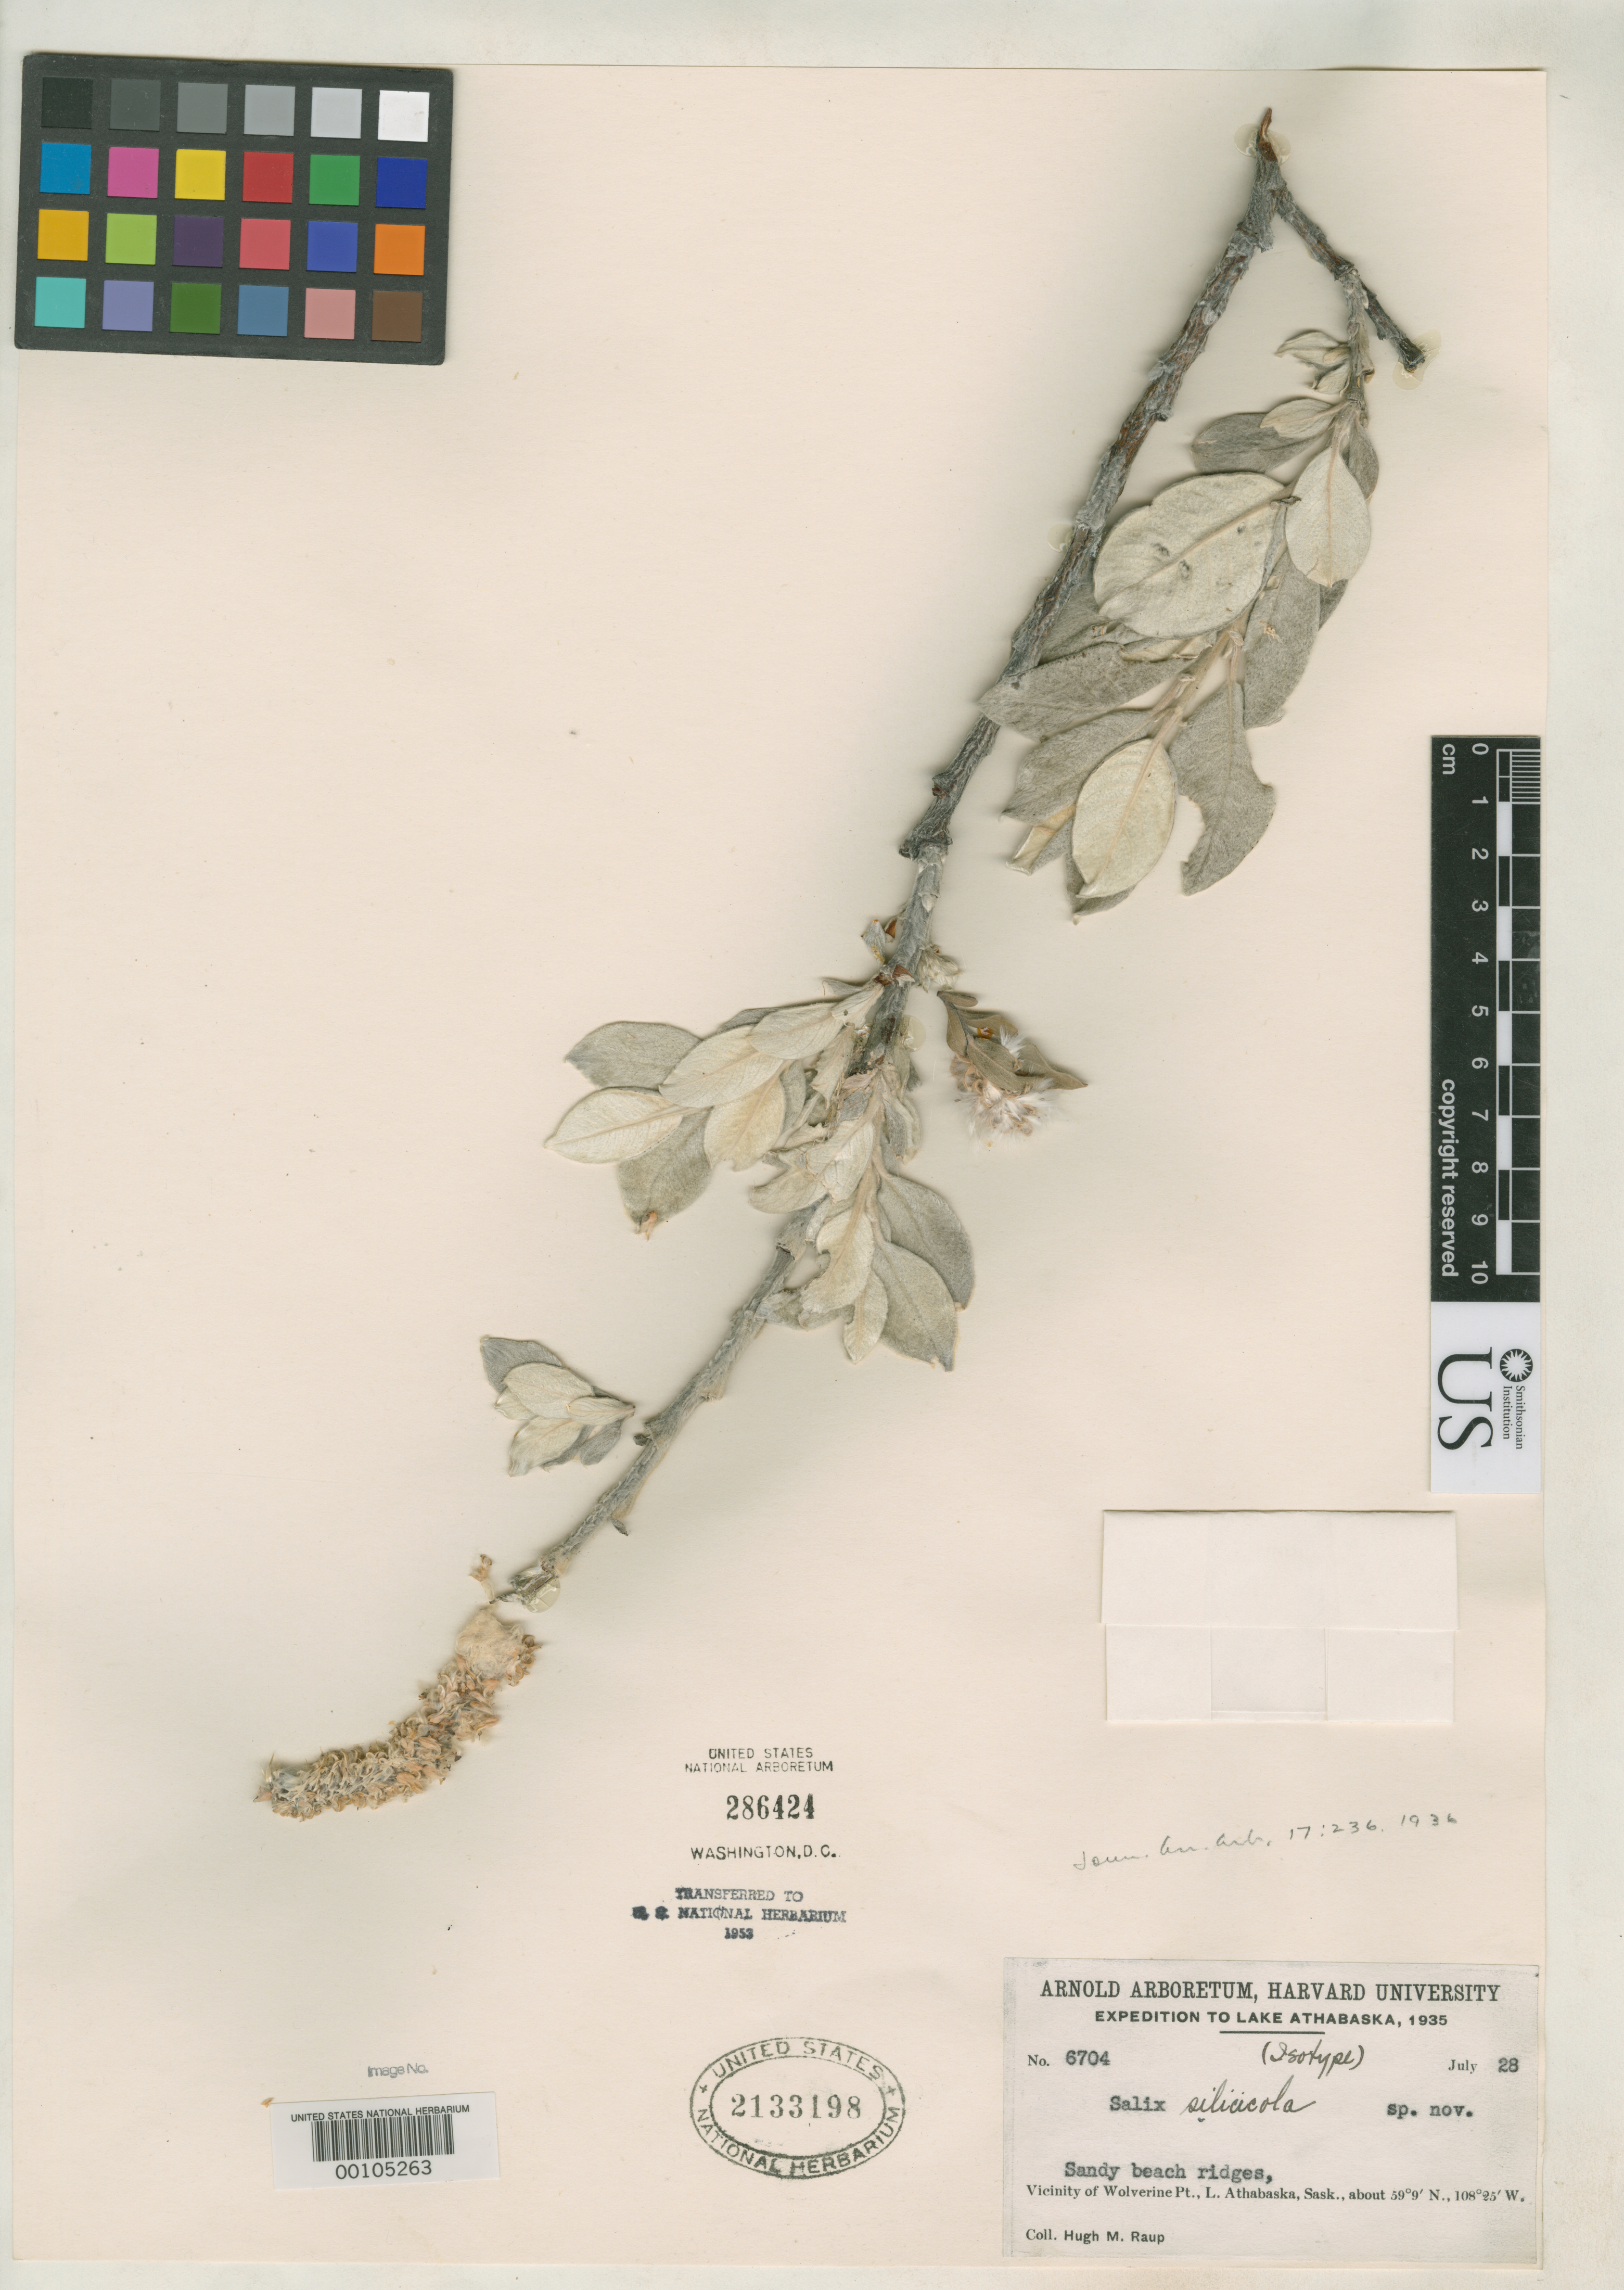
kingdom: Plantae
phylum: Tracheophyta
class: Magnoliopsida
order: Malpighiales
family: Salicaceae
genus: Salix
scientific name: Salix silicicola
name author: Raup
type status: Isotype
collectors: H. Raup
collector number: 6704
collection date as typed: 28 Jul 1935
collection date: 1935-07-28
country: Canada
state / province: Saskatchewan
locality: Vicinity of Wolverine, Lake Athabaska.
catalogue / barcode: US 2133198